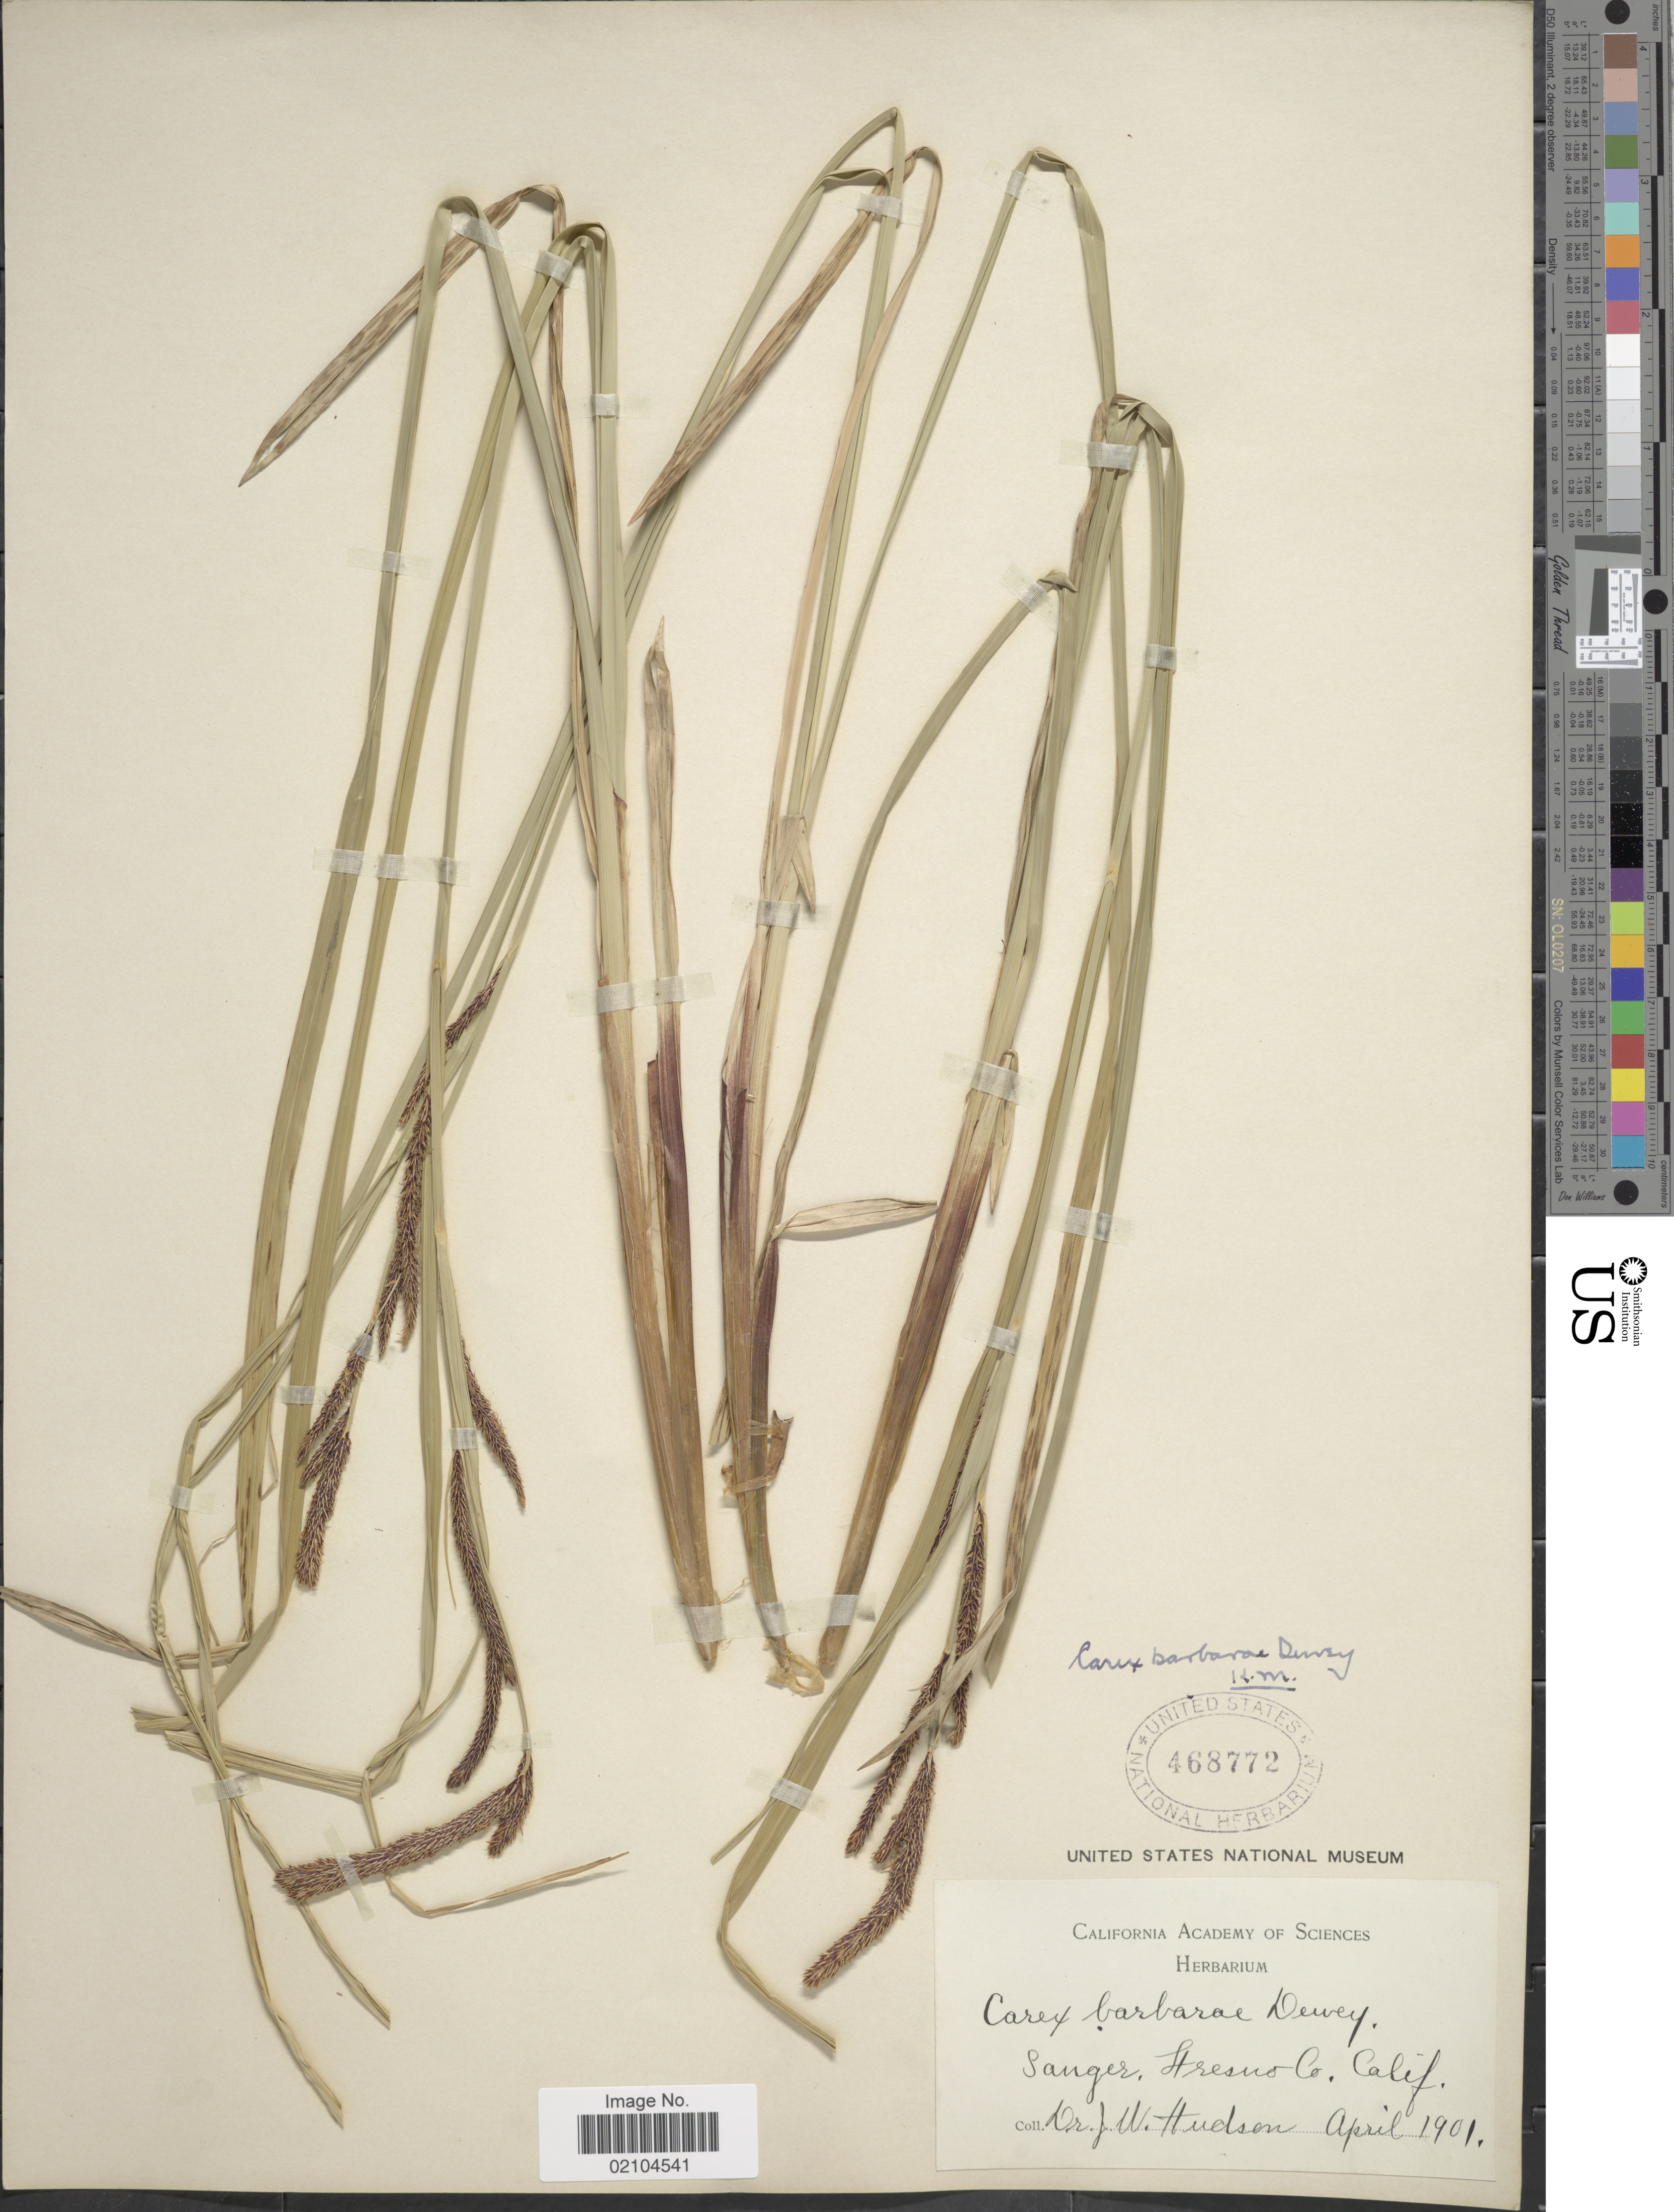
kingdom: Plantae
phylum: Tracheophyta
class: Liliopsida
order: Poales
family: Cyperaceae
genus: Carex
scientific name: Carex barbarae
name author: Dewey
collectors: J. W. Hudson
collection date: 1901-04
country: United States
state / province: California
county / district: Fresno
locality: Sanger, Fresno Co.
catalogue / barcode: US 468772